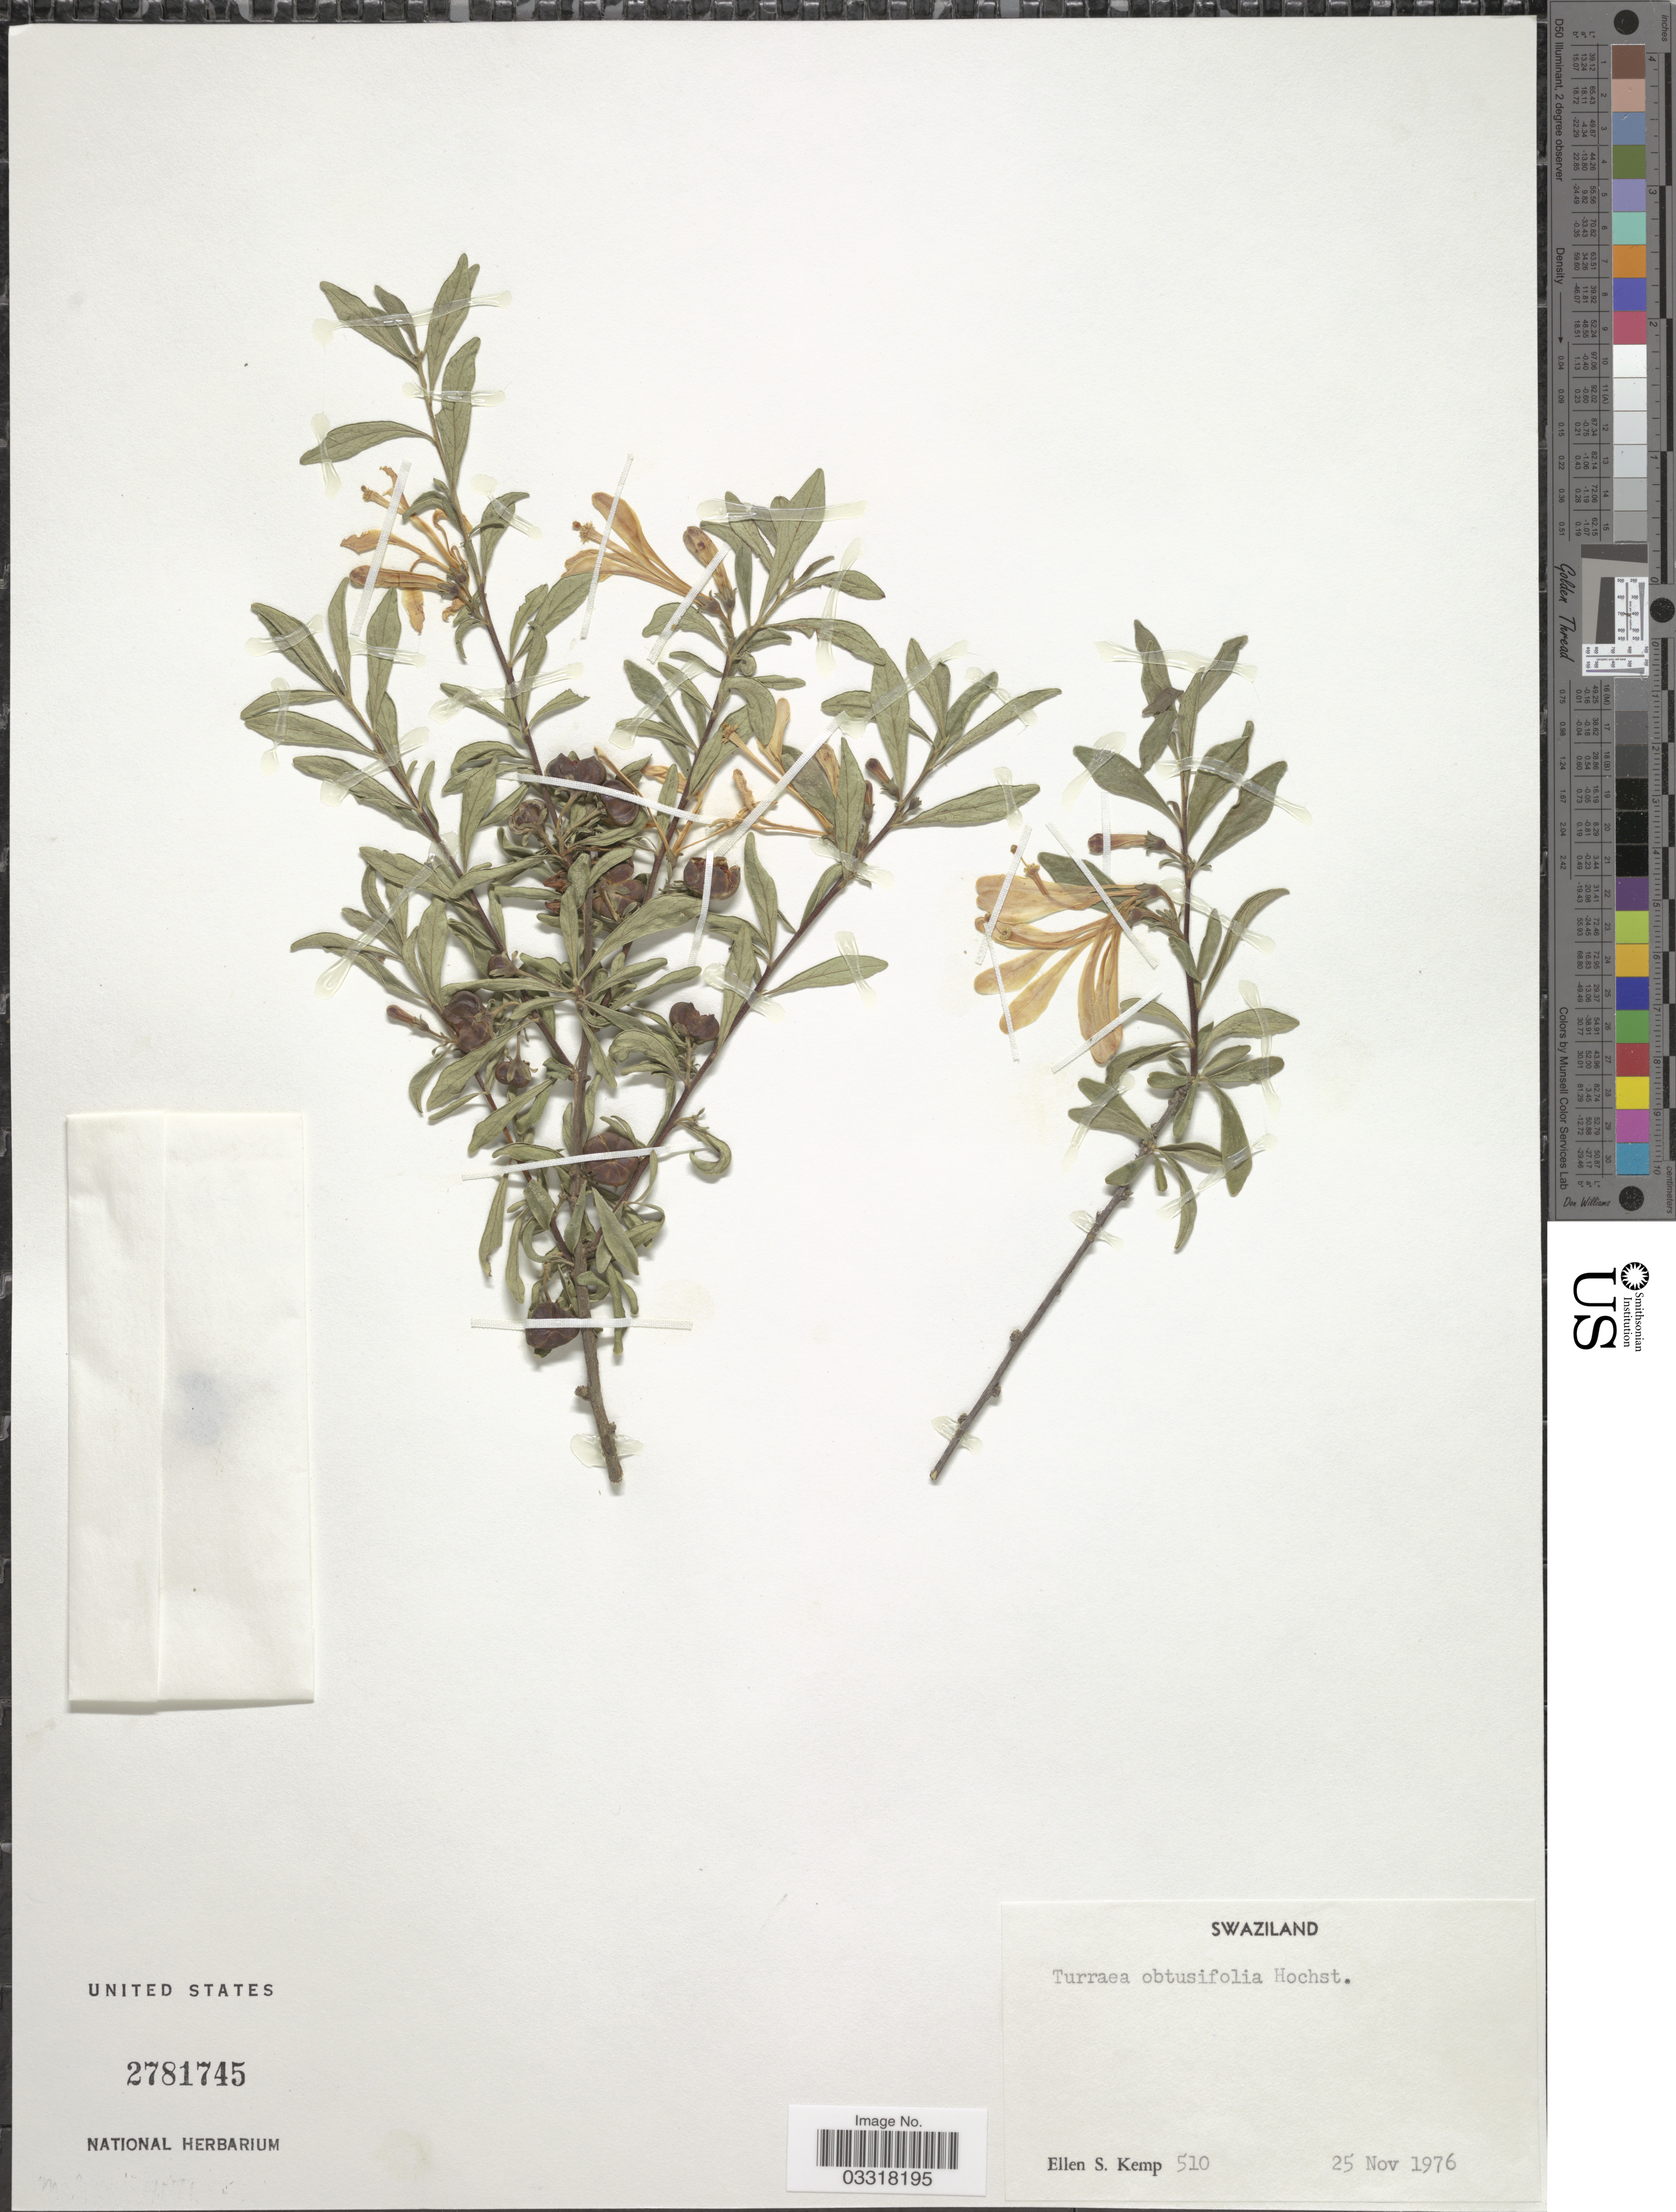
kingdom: Plantae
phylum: Tracheophyta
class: Magnoliopsida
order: Sapindales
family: Meliaceae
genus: Turraea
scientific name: Turraea obtusifolia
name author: Hochst.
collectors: E. S. Kemp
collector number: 510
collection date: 1976-11-25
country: Eswatini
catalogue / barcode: US 2781745